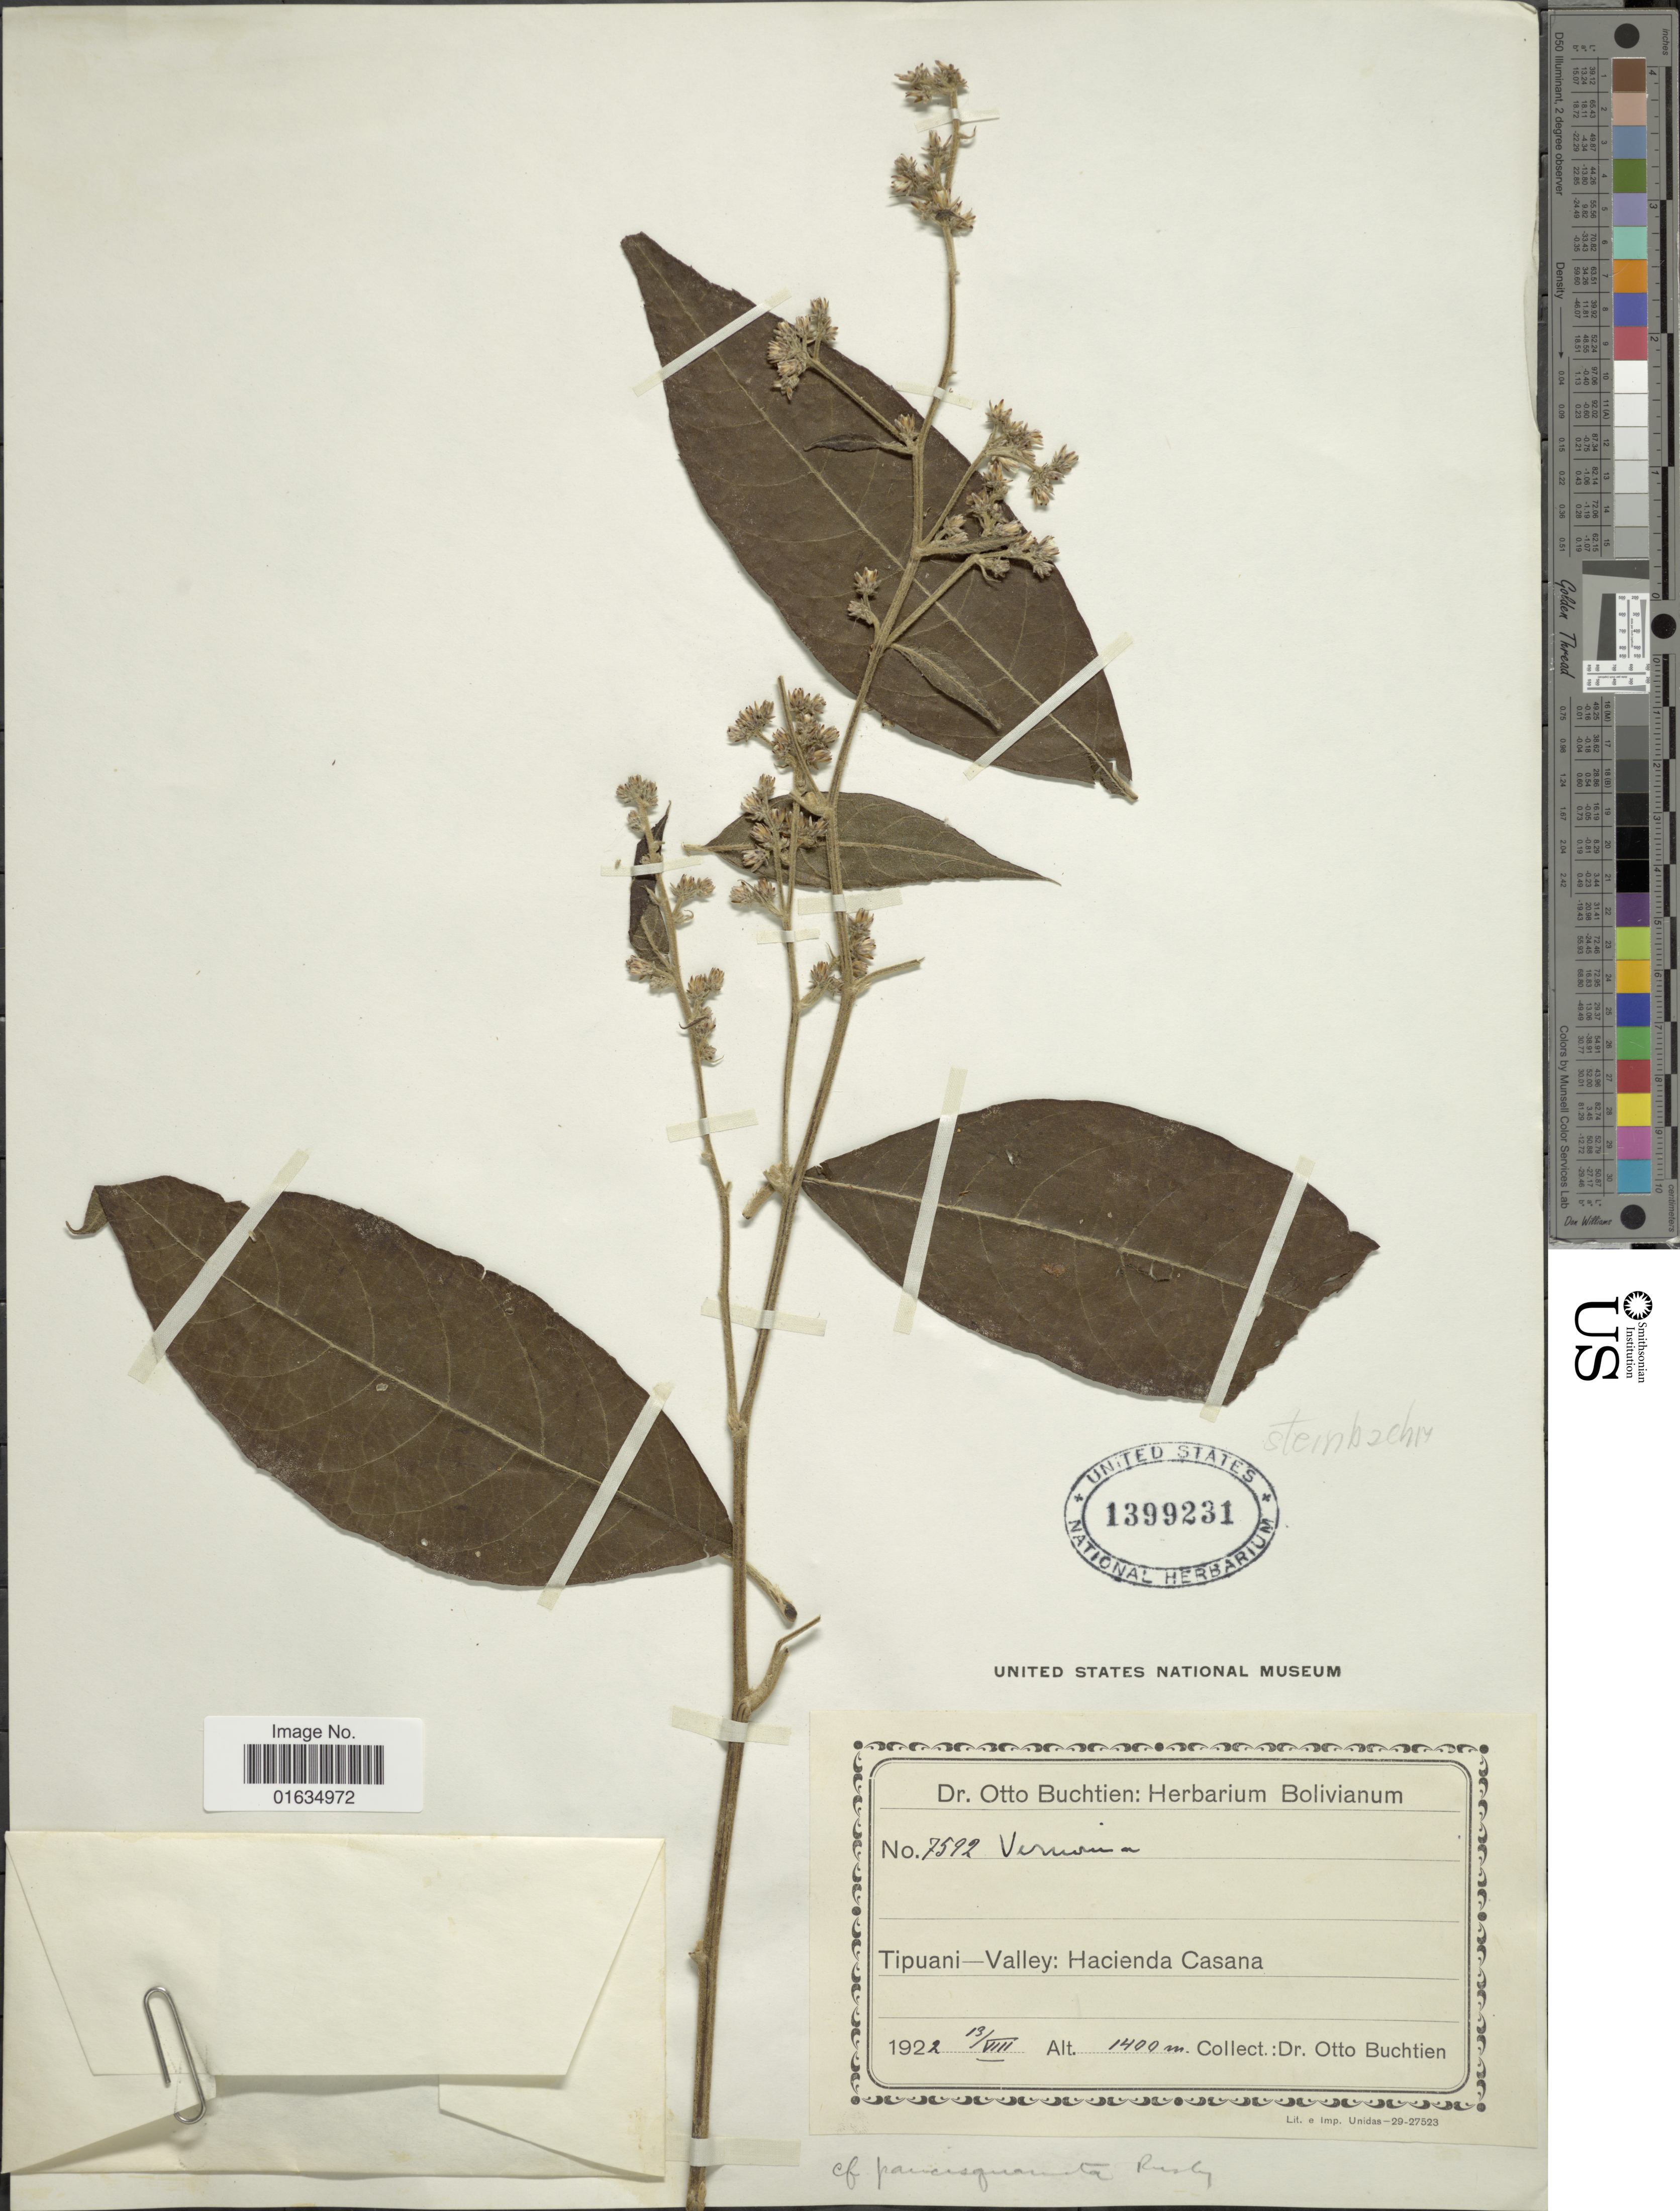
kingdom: Plantae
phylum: Tracheophyta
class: Magnoliopsida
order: Asterales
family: Asteraceae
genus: Critoniopsis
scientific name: Critoniopsis steinbachii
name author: H. Rob.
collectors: O. Buchtien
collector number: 7592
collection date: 1922-08-13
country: Bolivia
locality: Tipuani Valley, Hacienda Casana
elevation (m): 1400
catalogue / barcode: US 1399231